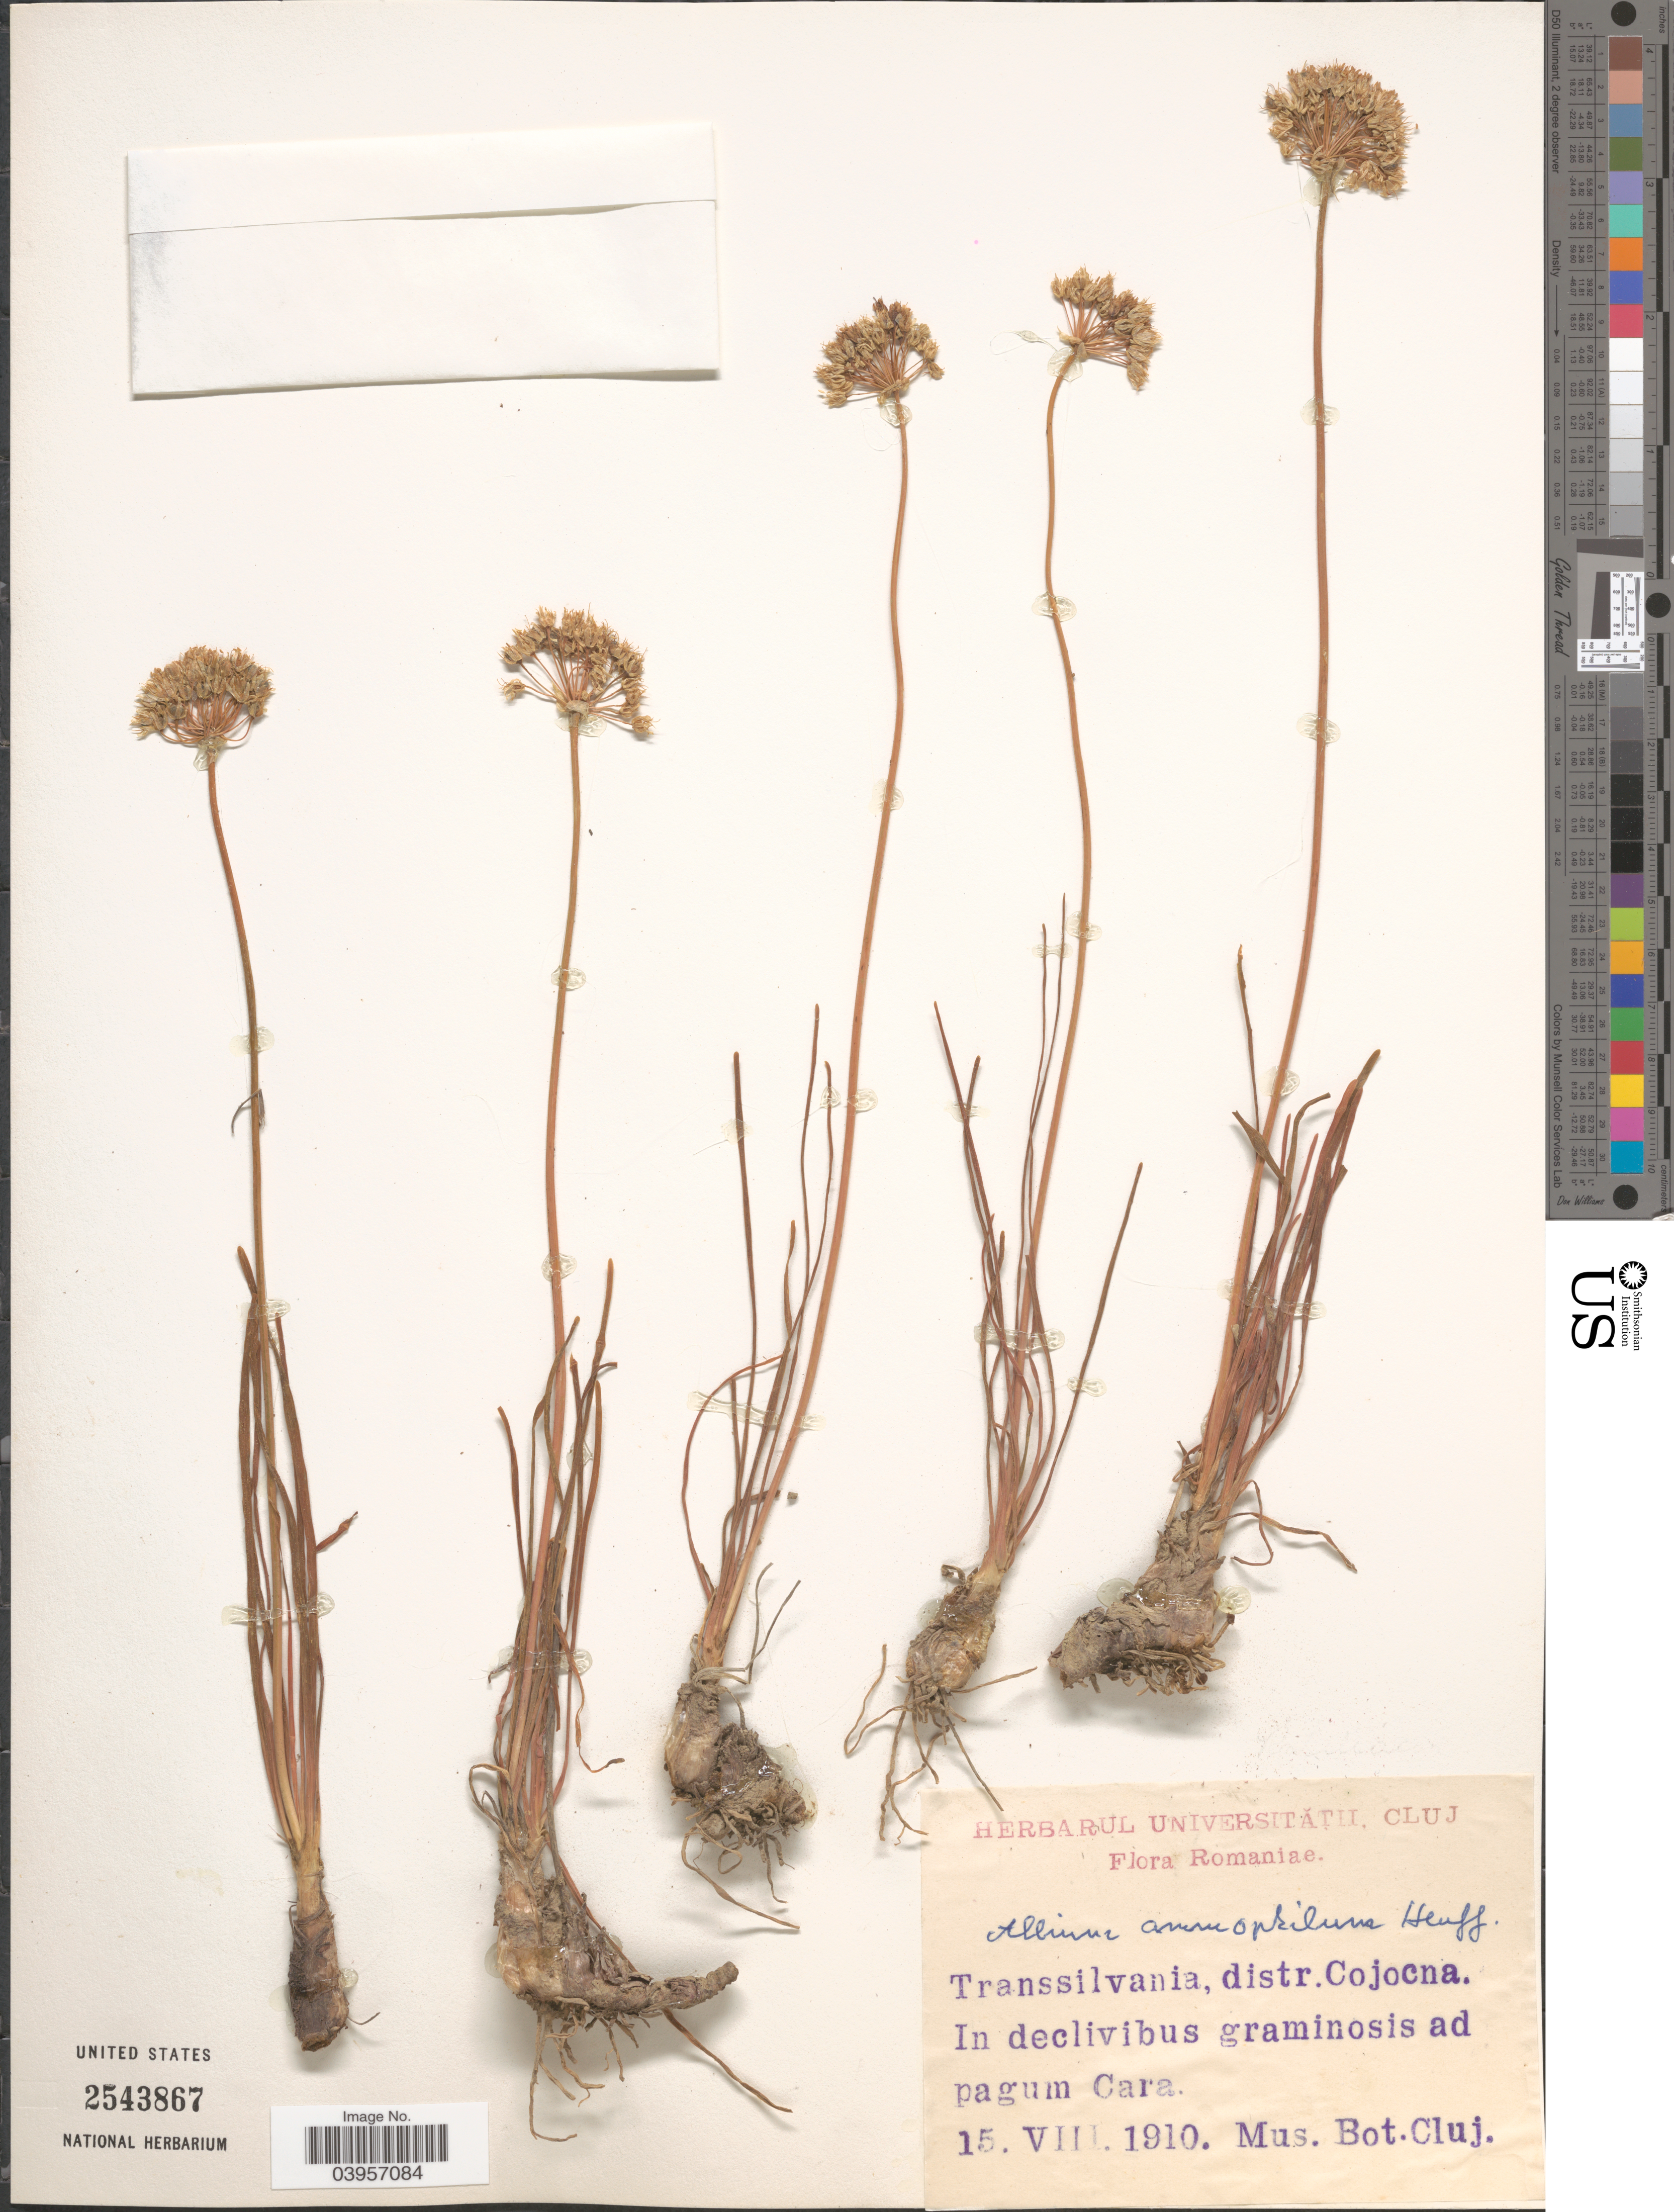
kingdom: Plantae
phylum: Tracheophyta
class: Liliopsida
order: Asparagales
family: Amaryllidaceae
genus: Allium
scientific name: Allium ammophilum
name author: Heuff.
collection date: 1910-08-15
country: Romania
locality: Romaniae. Transsilvania, distr. Cojocna. In declivibus graminosis ad pagum Cara.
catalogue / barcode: US 2543867